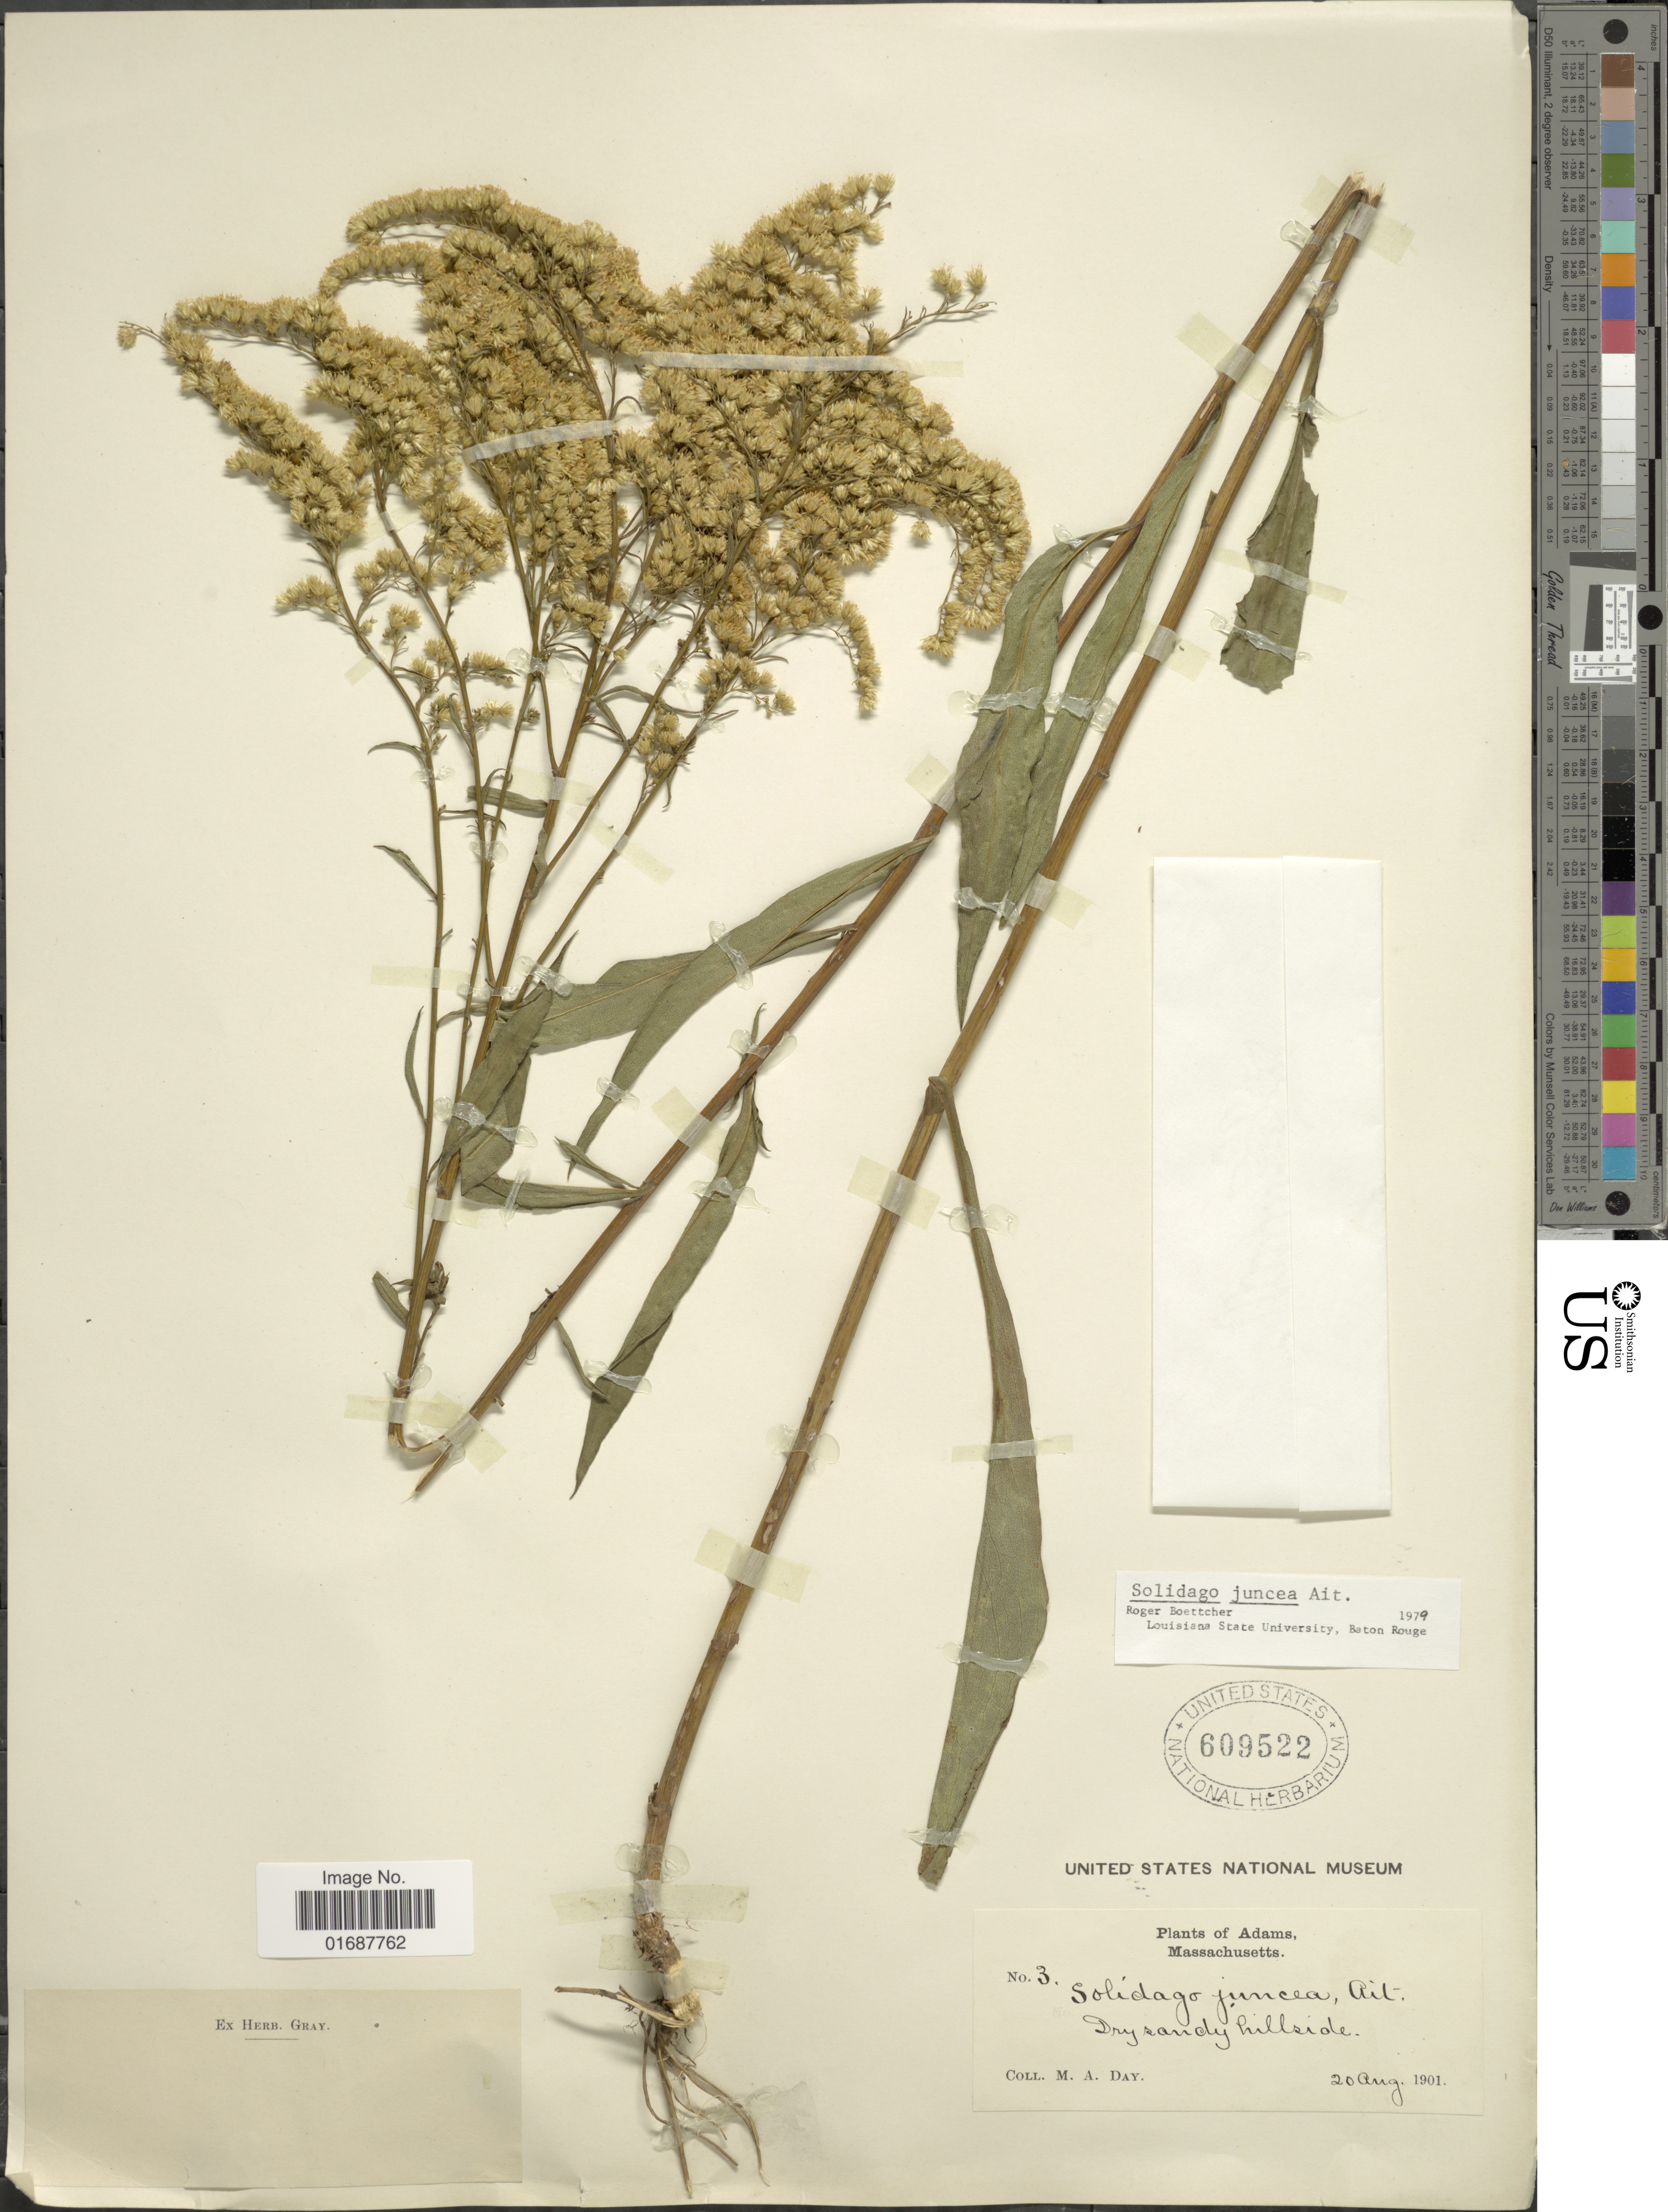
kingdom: Plantae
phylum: Tracheophyta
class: Magnoliopsida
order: Asterales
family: Asteraceae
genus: Solidago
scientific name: Solidago juncea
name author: Aiton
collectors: M. Day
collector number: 3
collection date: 1901-08-20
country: United States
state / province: Massachusetts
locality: Adams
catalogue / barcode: US 609522